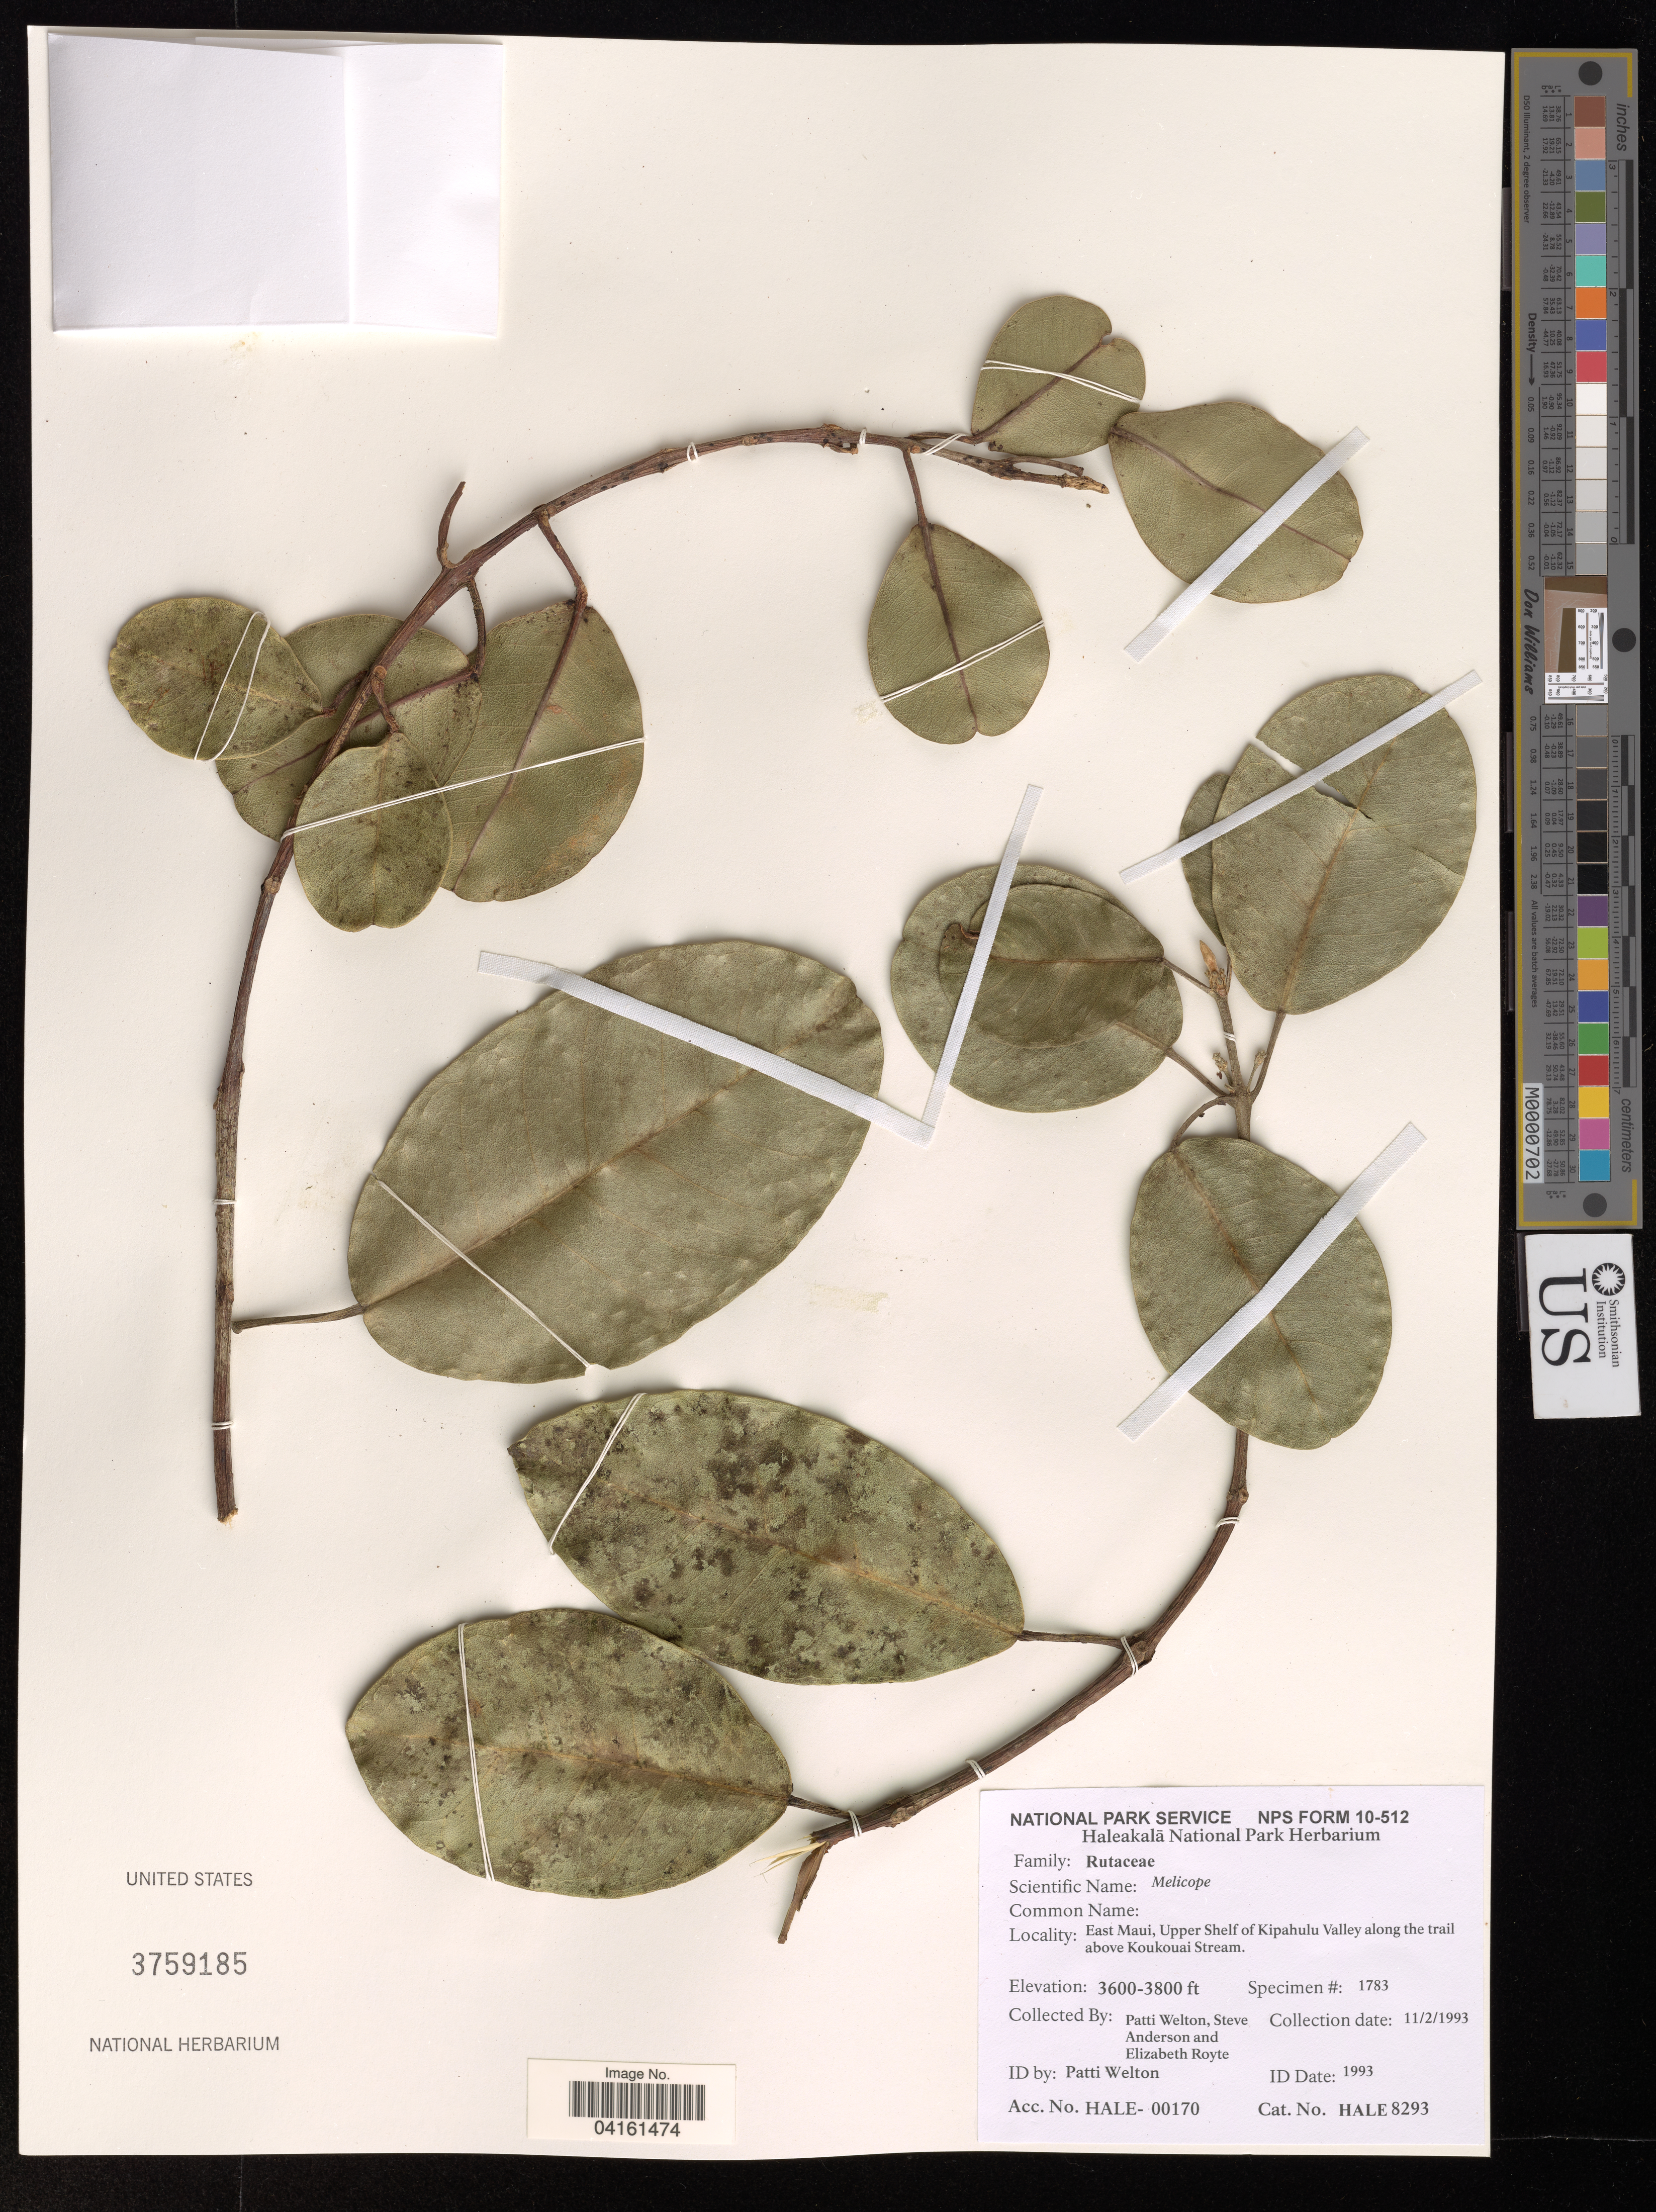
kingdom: Plantae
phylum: Tracheophyta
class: Magnoliopsida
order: Sapindales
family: Rutaceae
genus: Melicope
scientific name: Melicope sp.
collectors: P. Welton & S. Anderson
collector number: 1783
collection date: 1993-02-11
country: United States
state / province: Hawaii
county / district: Maui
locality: East Maui, Upper Shelf of Kipahulu Valley along the trail above Koukouai Stream.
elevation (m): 1097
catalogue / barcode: US 3759185